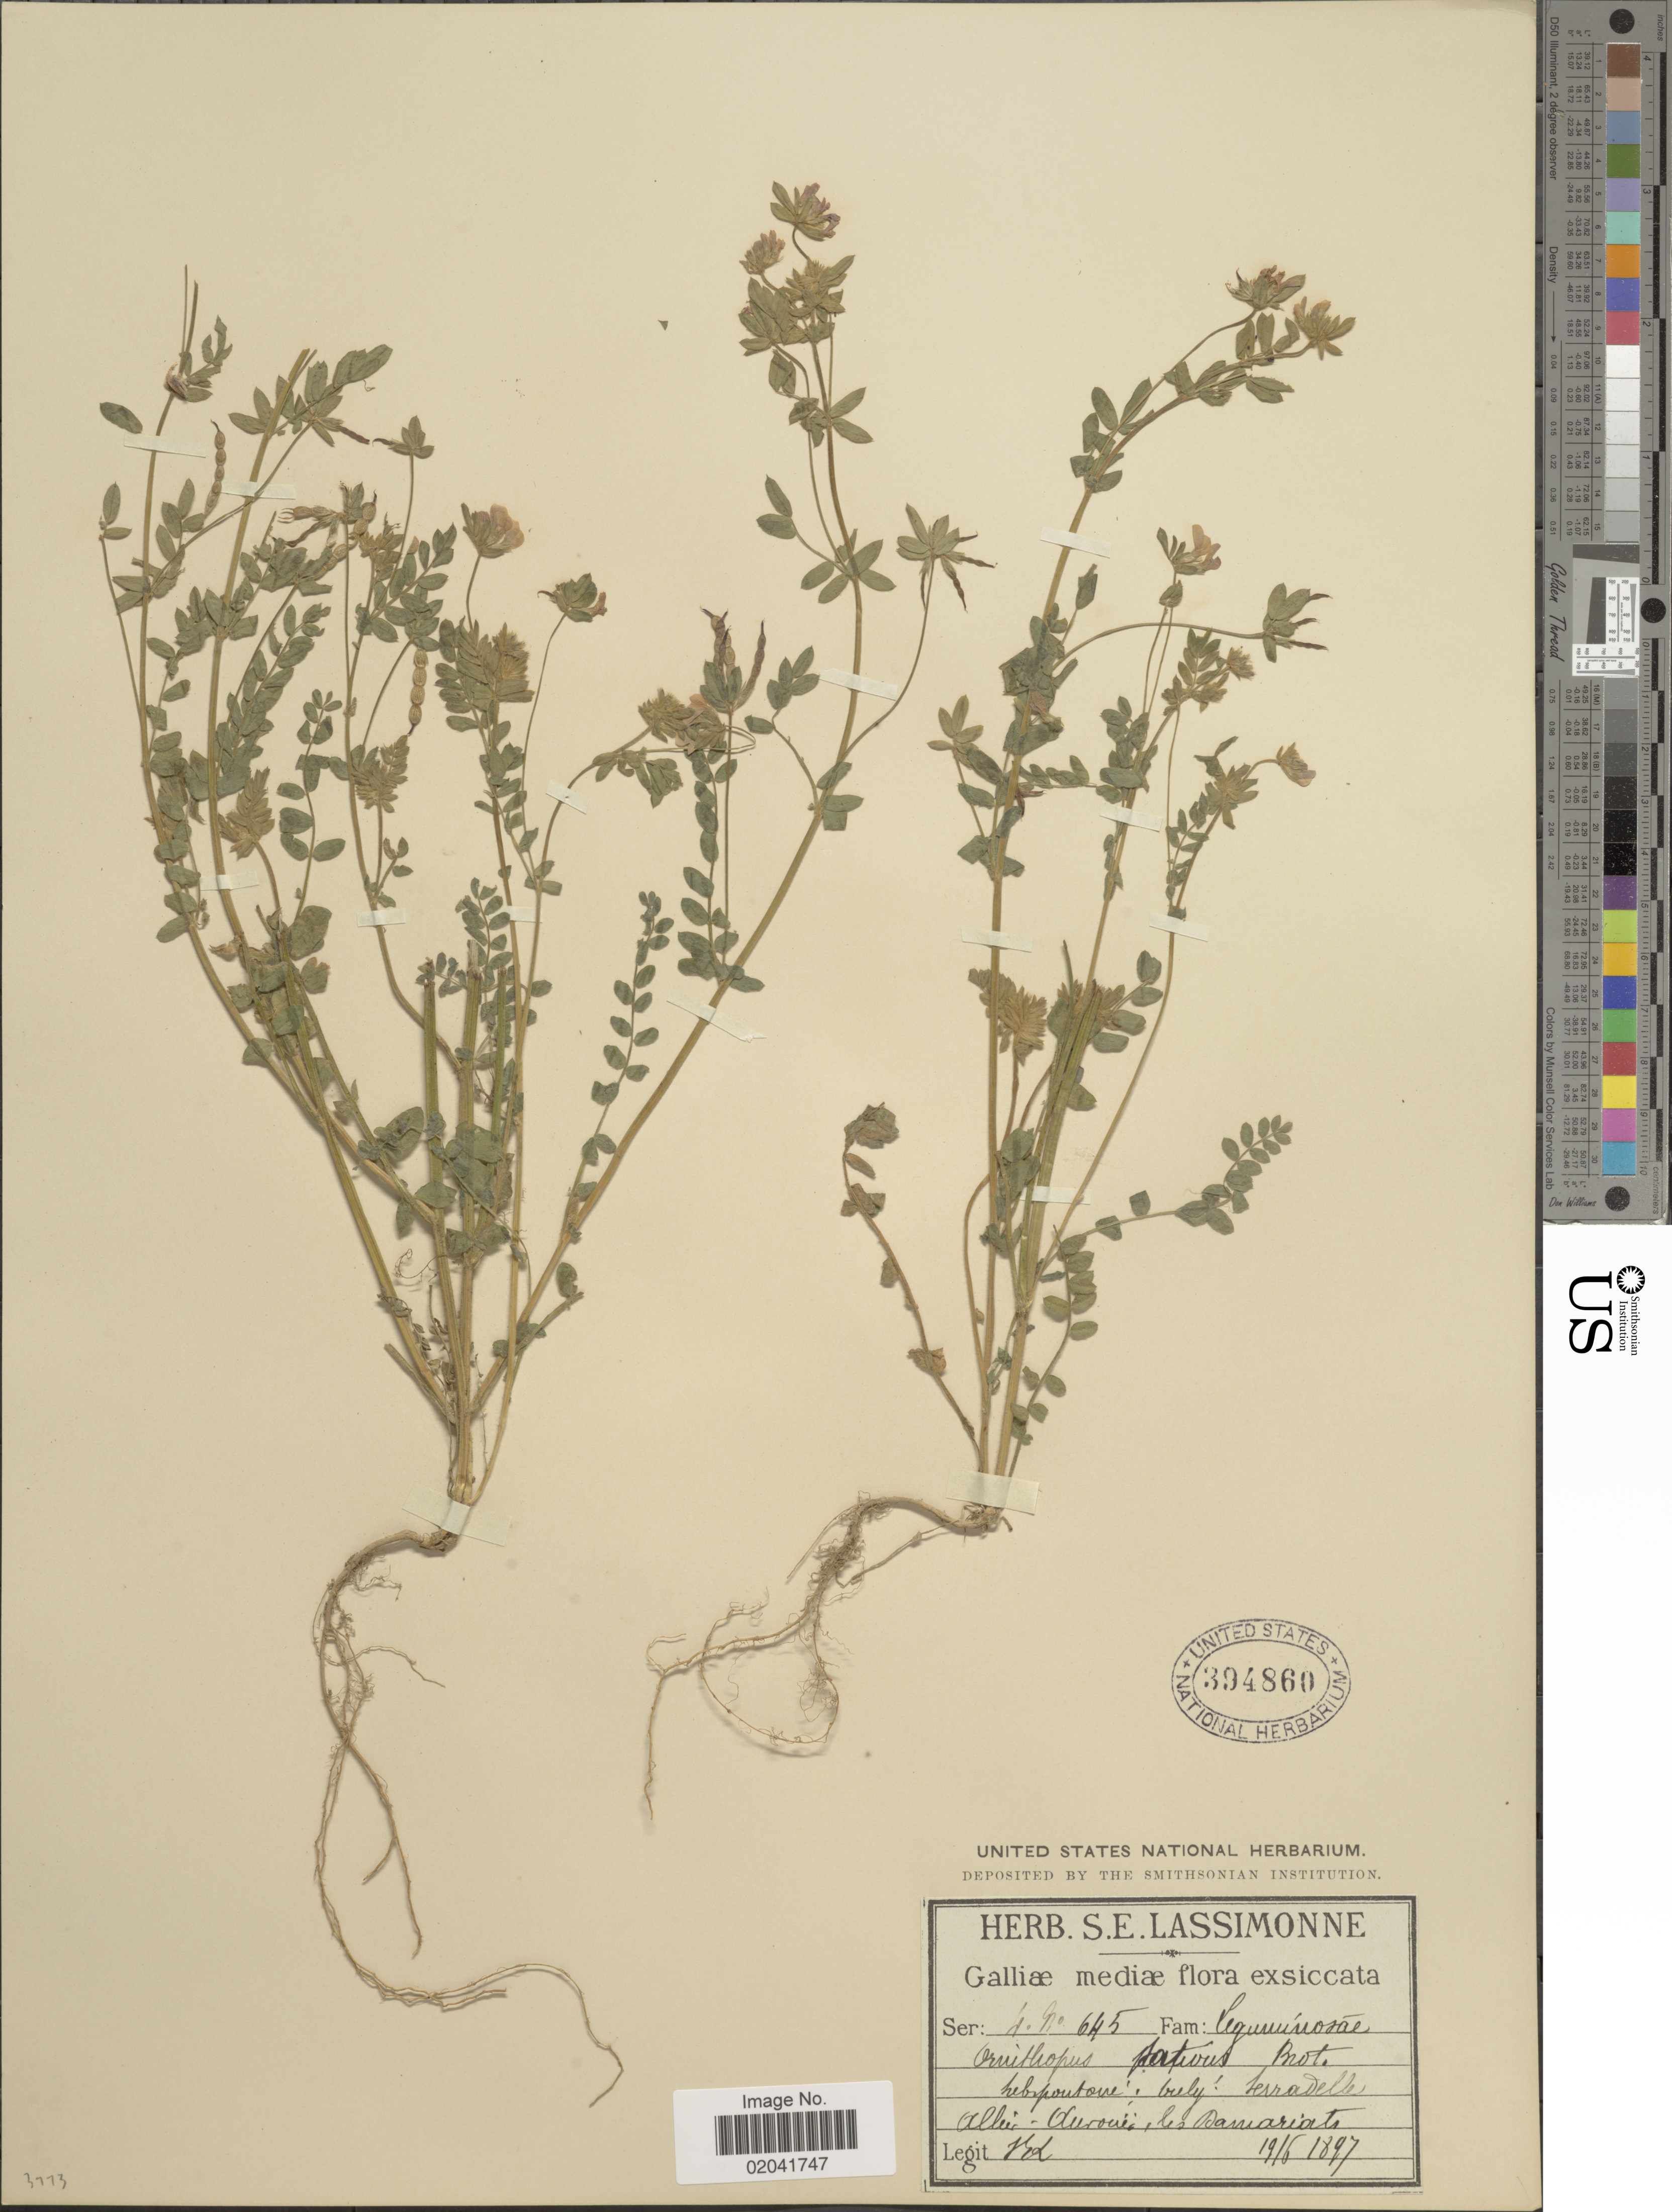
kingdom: Plantae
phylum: Tracheophyta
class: Magnoliopsida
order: Fabales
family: Fabaceae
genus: Ornithopus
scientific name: Ornithopus sativus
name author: Brot.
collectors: S. Lassimonne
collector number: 645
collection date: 1897-06-19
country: France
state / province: Auvergne-Rhône-Alpes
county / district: Allier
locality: Galliæ mediæ [Central France]. Allier - Aurouër: Les Damariats.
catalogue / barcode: US 394860